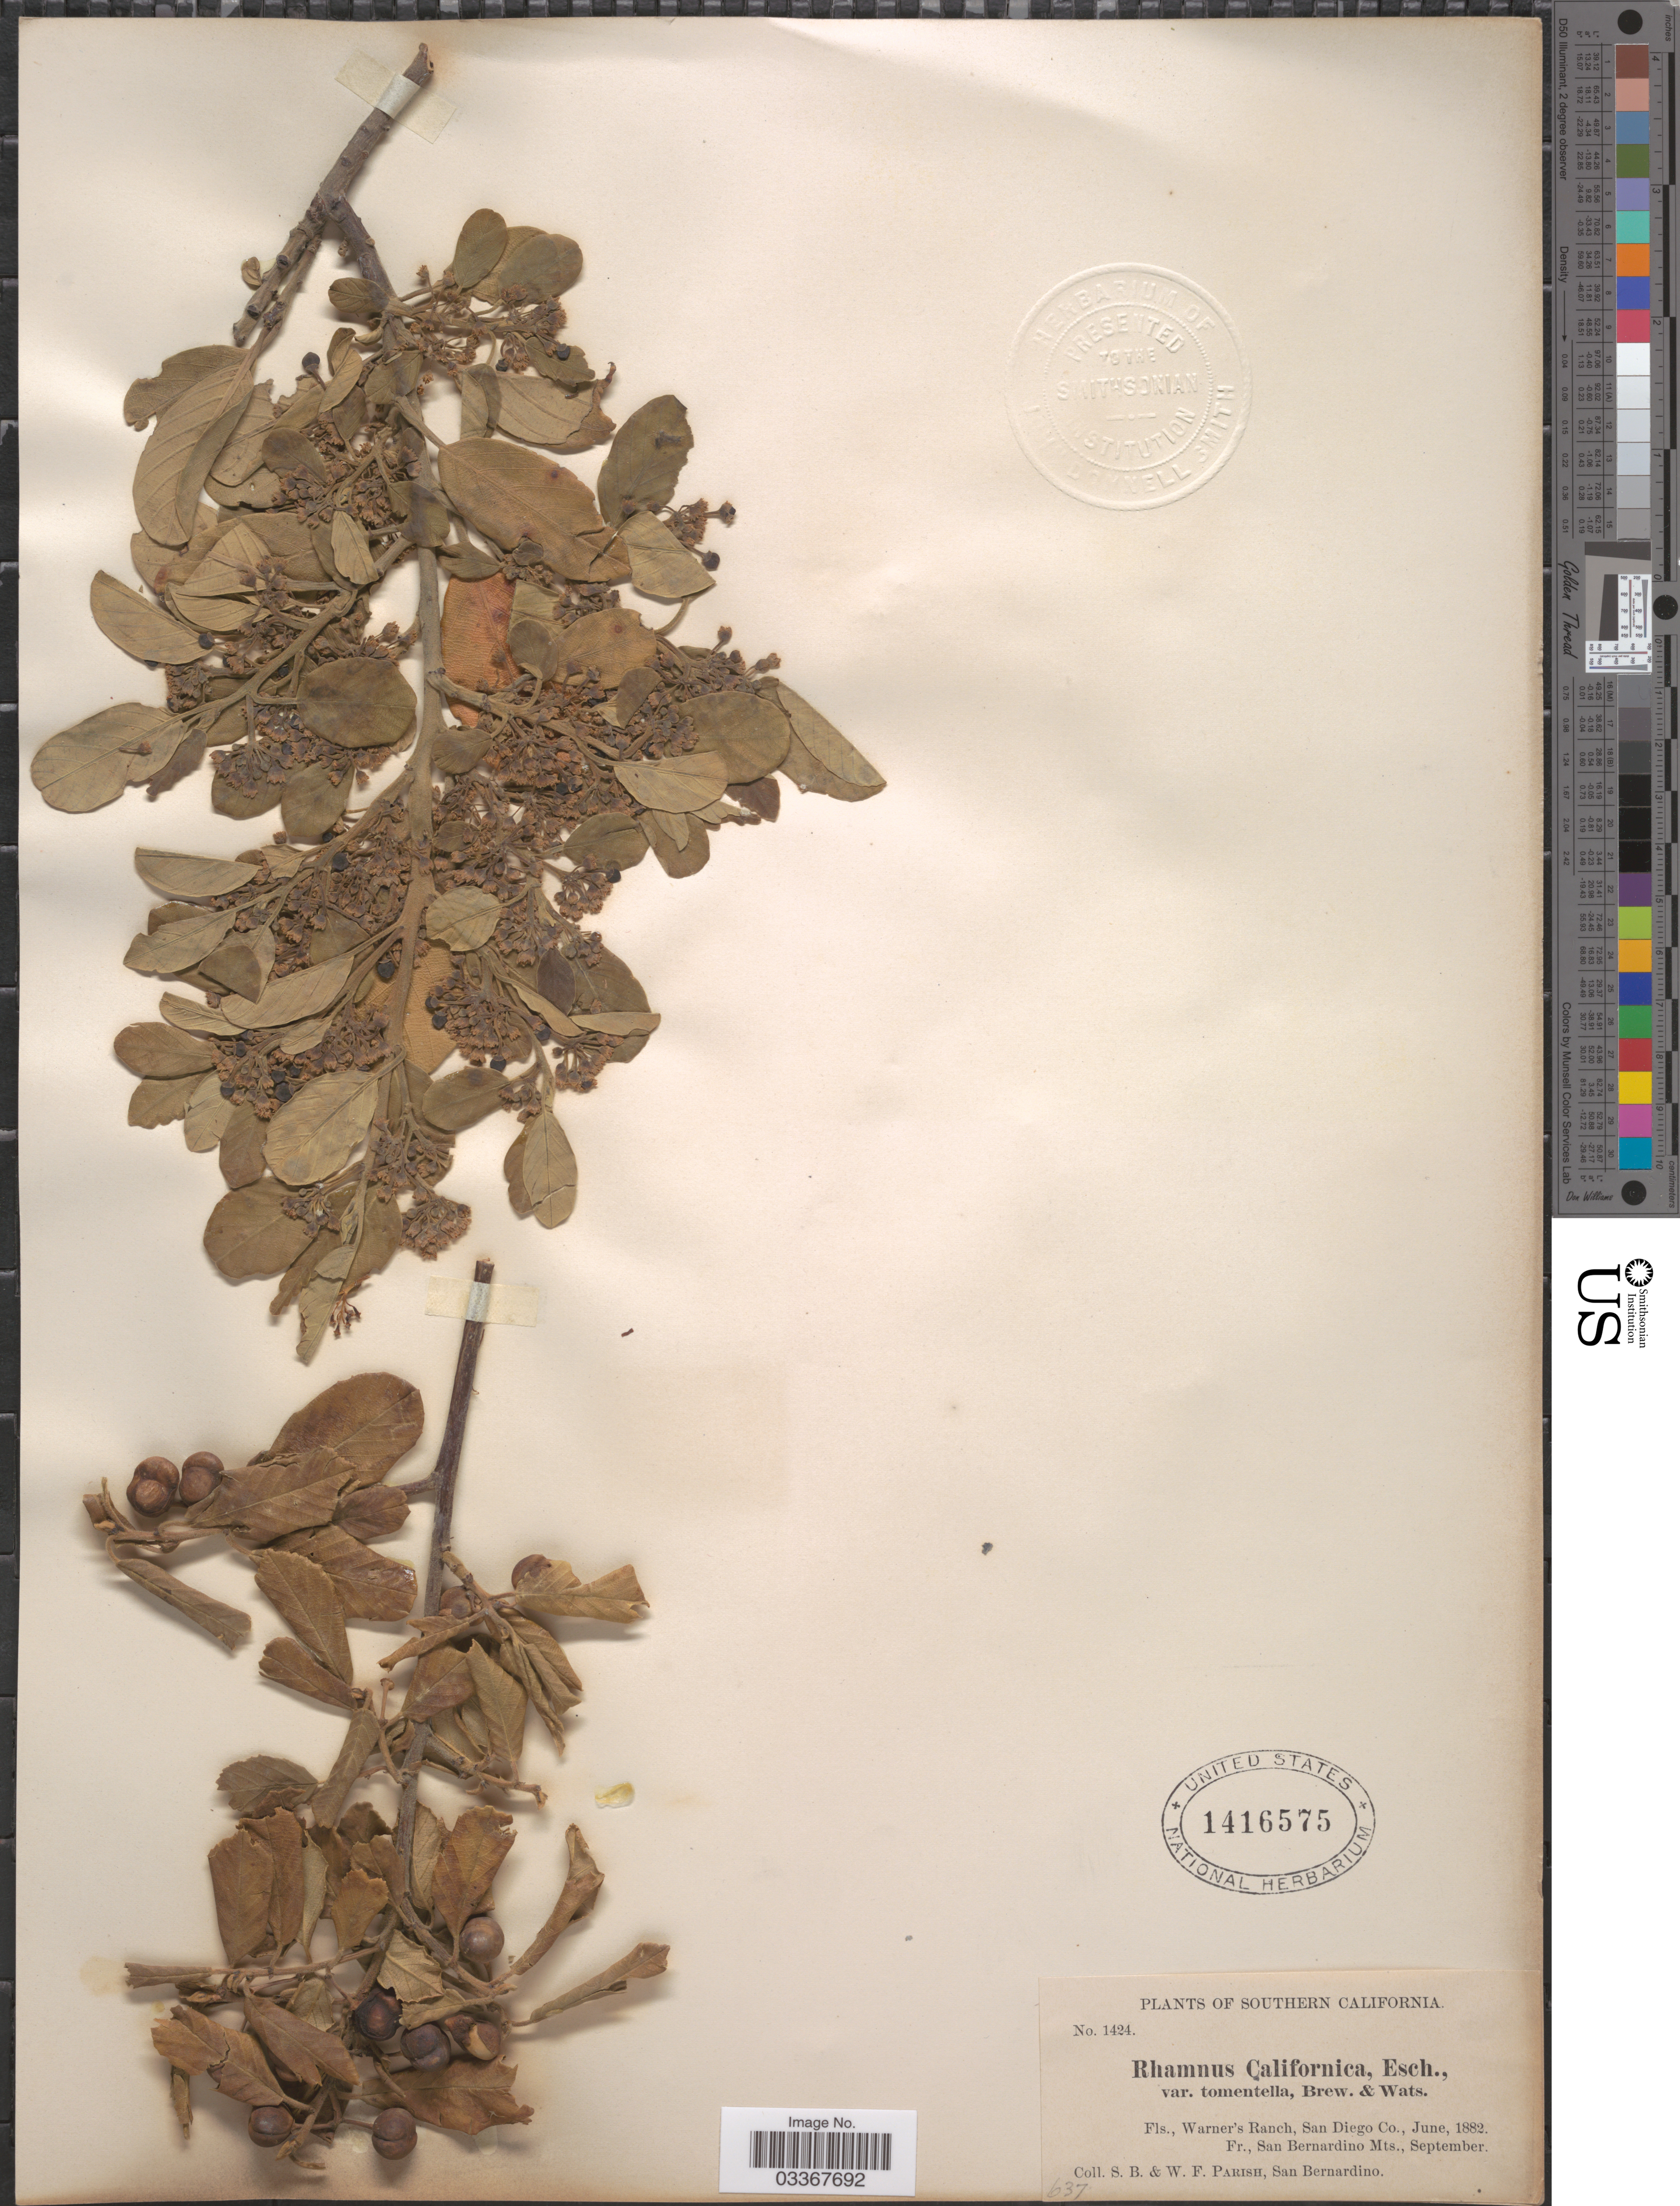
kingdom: Plantae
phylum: Tracheophyta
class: Magnoliopsida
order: Rosales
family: Rhamnaceae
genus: Frangula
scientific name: Frangula californica subsp. tomentella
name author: (Benth.) Kartesz & Gandhi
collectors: S. B. Parish & W. F. Parish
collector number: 1424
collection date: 1882-06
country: United States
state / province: California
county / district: San Bernardino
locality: Southern California, Warner's Ranch, San Diego Co., San Bernardino Mts.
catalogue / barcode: US 1416575